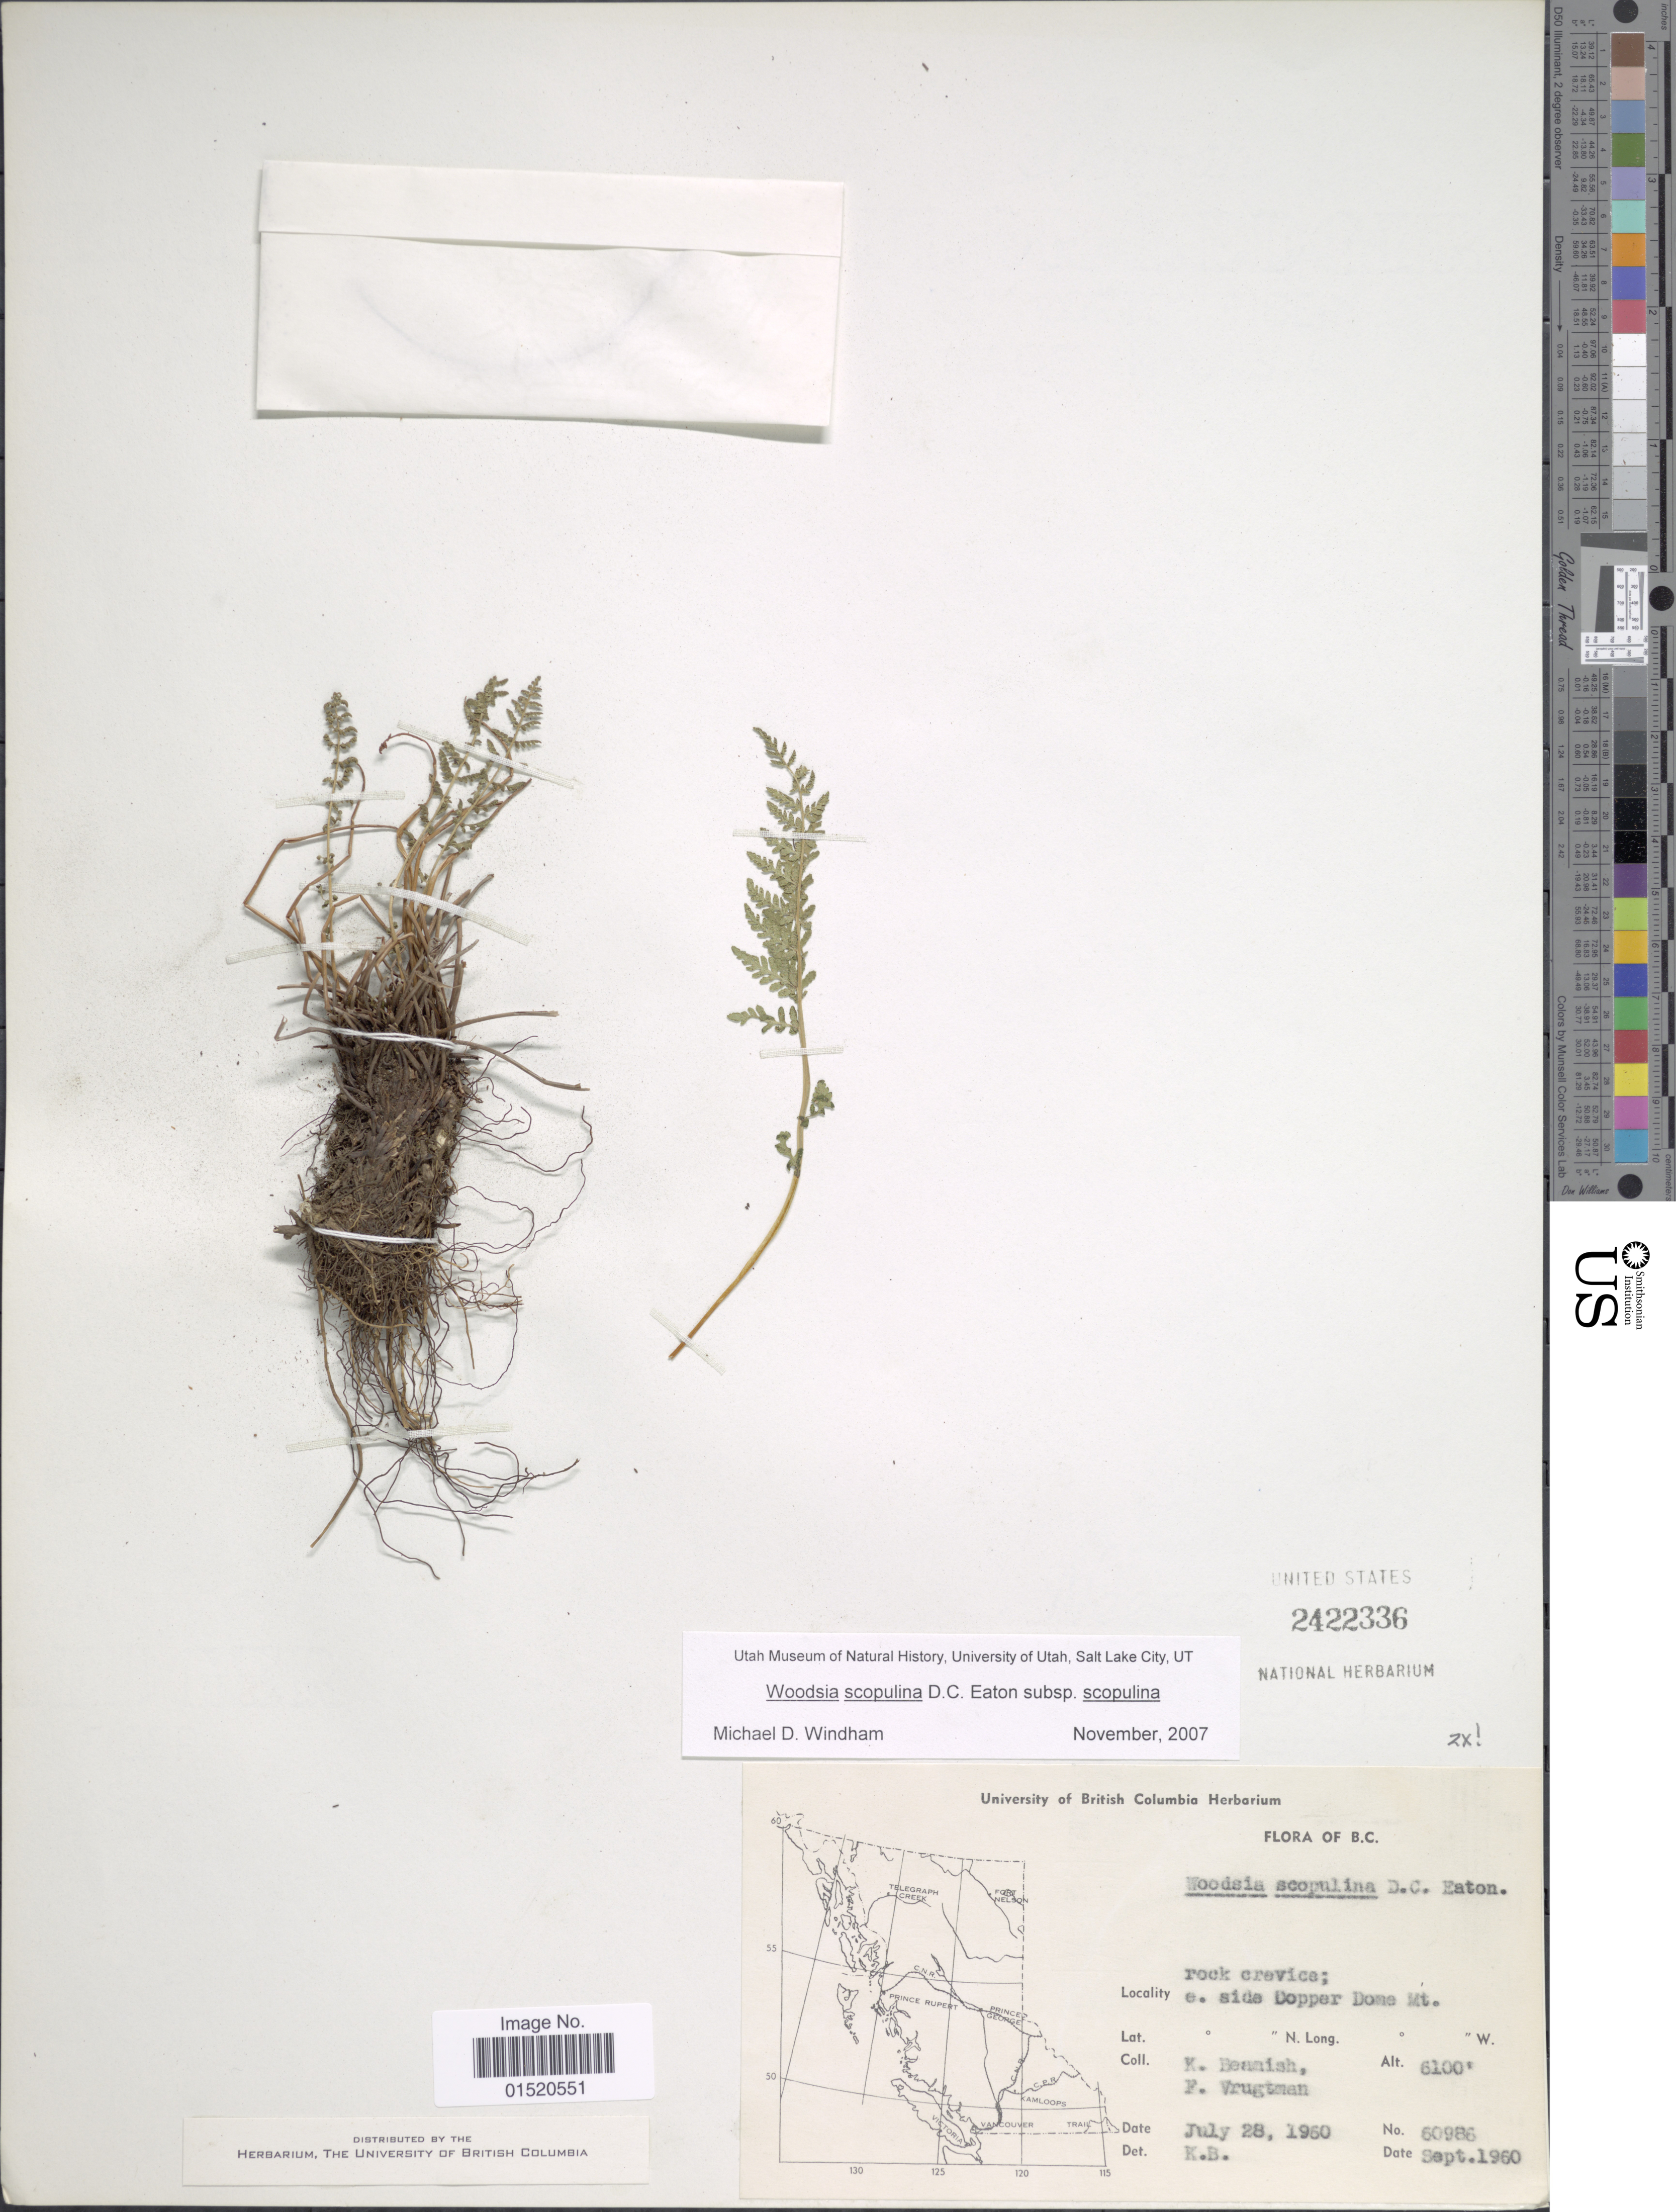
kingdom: Plantae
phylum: Tracheophyta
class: Polypodiopsida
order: Polypodiales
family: Woodsiaceae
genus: Woodsia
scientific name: Woodsia scopulina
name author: D.C. Eaton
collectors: K. Beamish & F. Vrugtman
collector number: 60986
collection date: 1960-09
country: Canada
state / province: British Columbia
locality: Rock crevice; e. side Dopper Doma Mt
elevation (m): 1859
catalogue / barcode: US 2422336